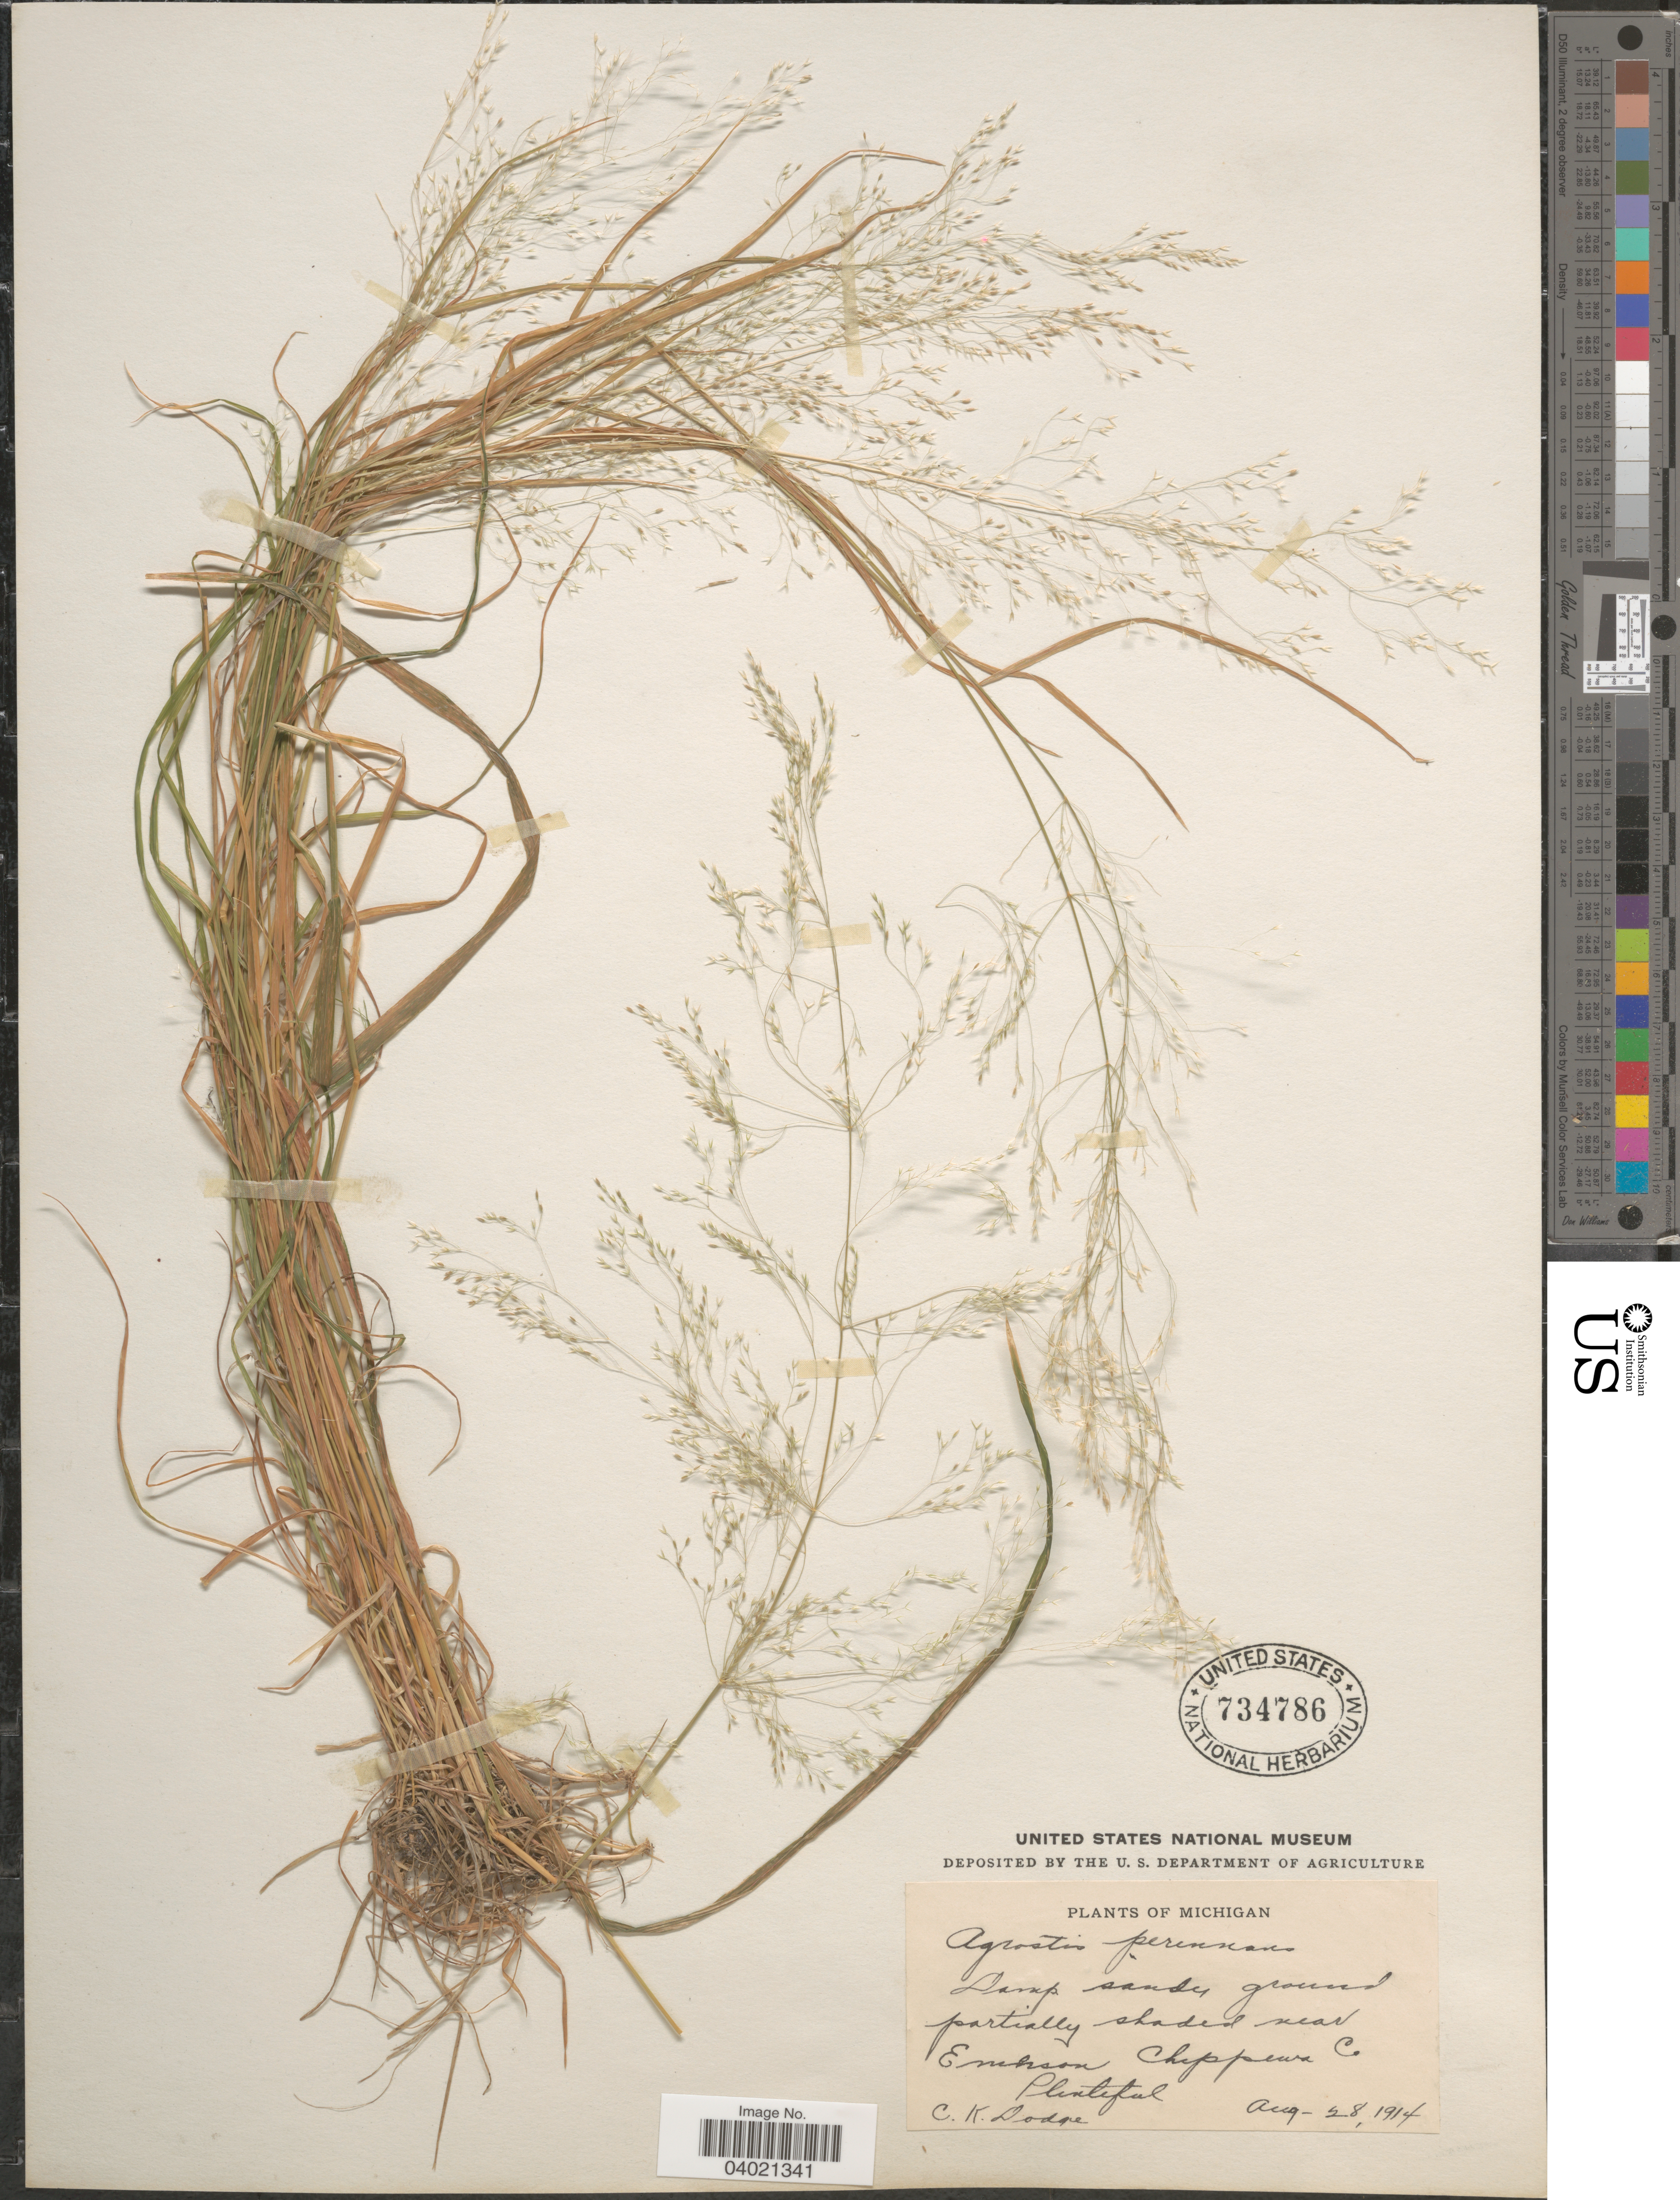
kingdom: Plantae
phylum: Tracheophyta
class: Liliopsida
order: Poales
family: Poaceae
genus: Agrostis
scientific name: Agrostis perennans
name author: (Walter) Tuck.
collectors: C. Dodge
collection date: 1914-08-28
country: United States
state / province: Michigan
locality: Near Emerson Chippewa Co.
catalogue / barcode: US 734786